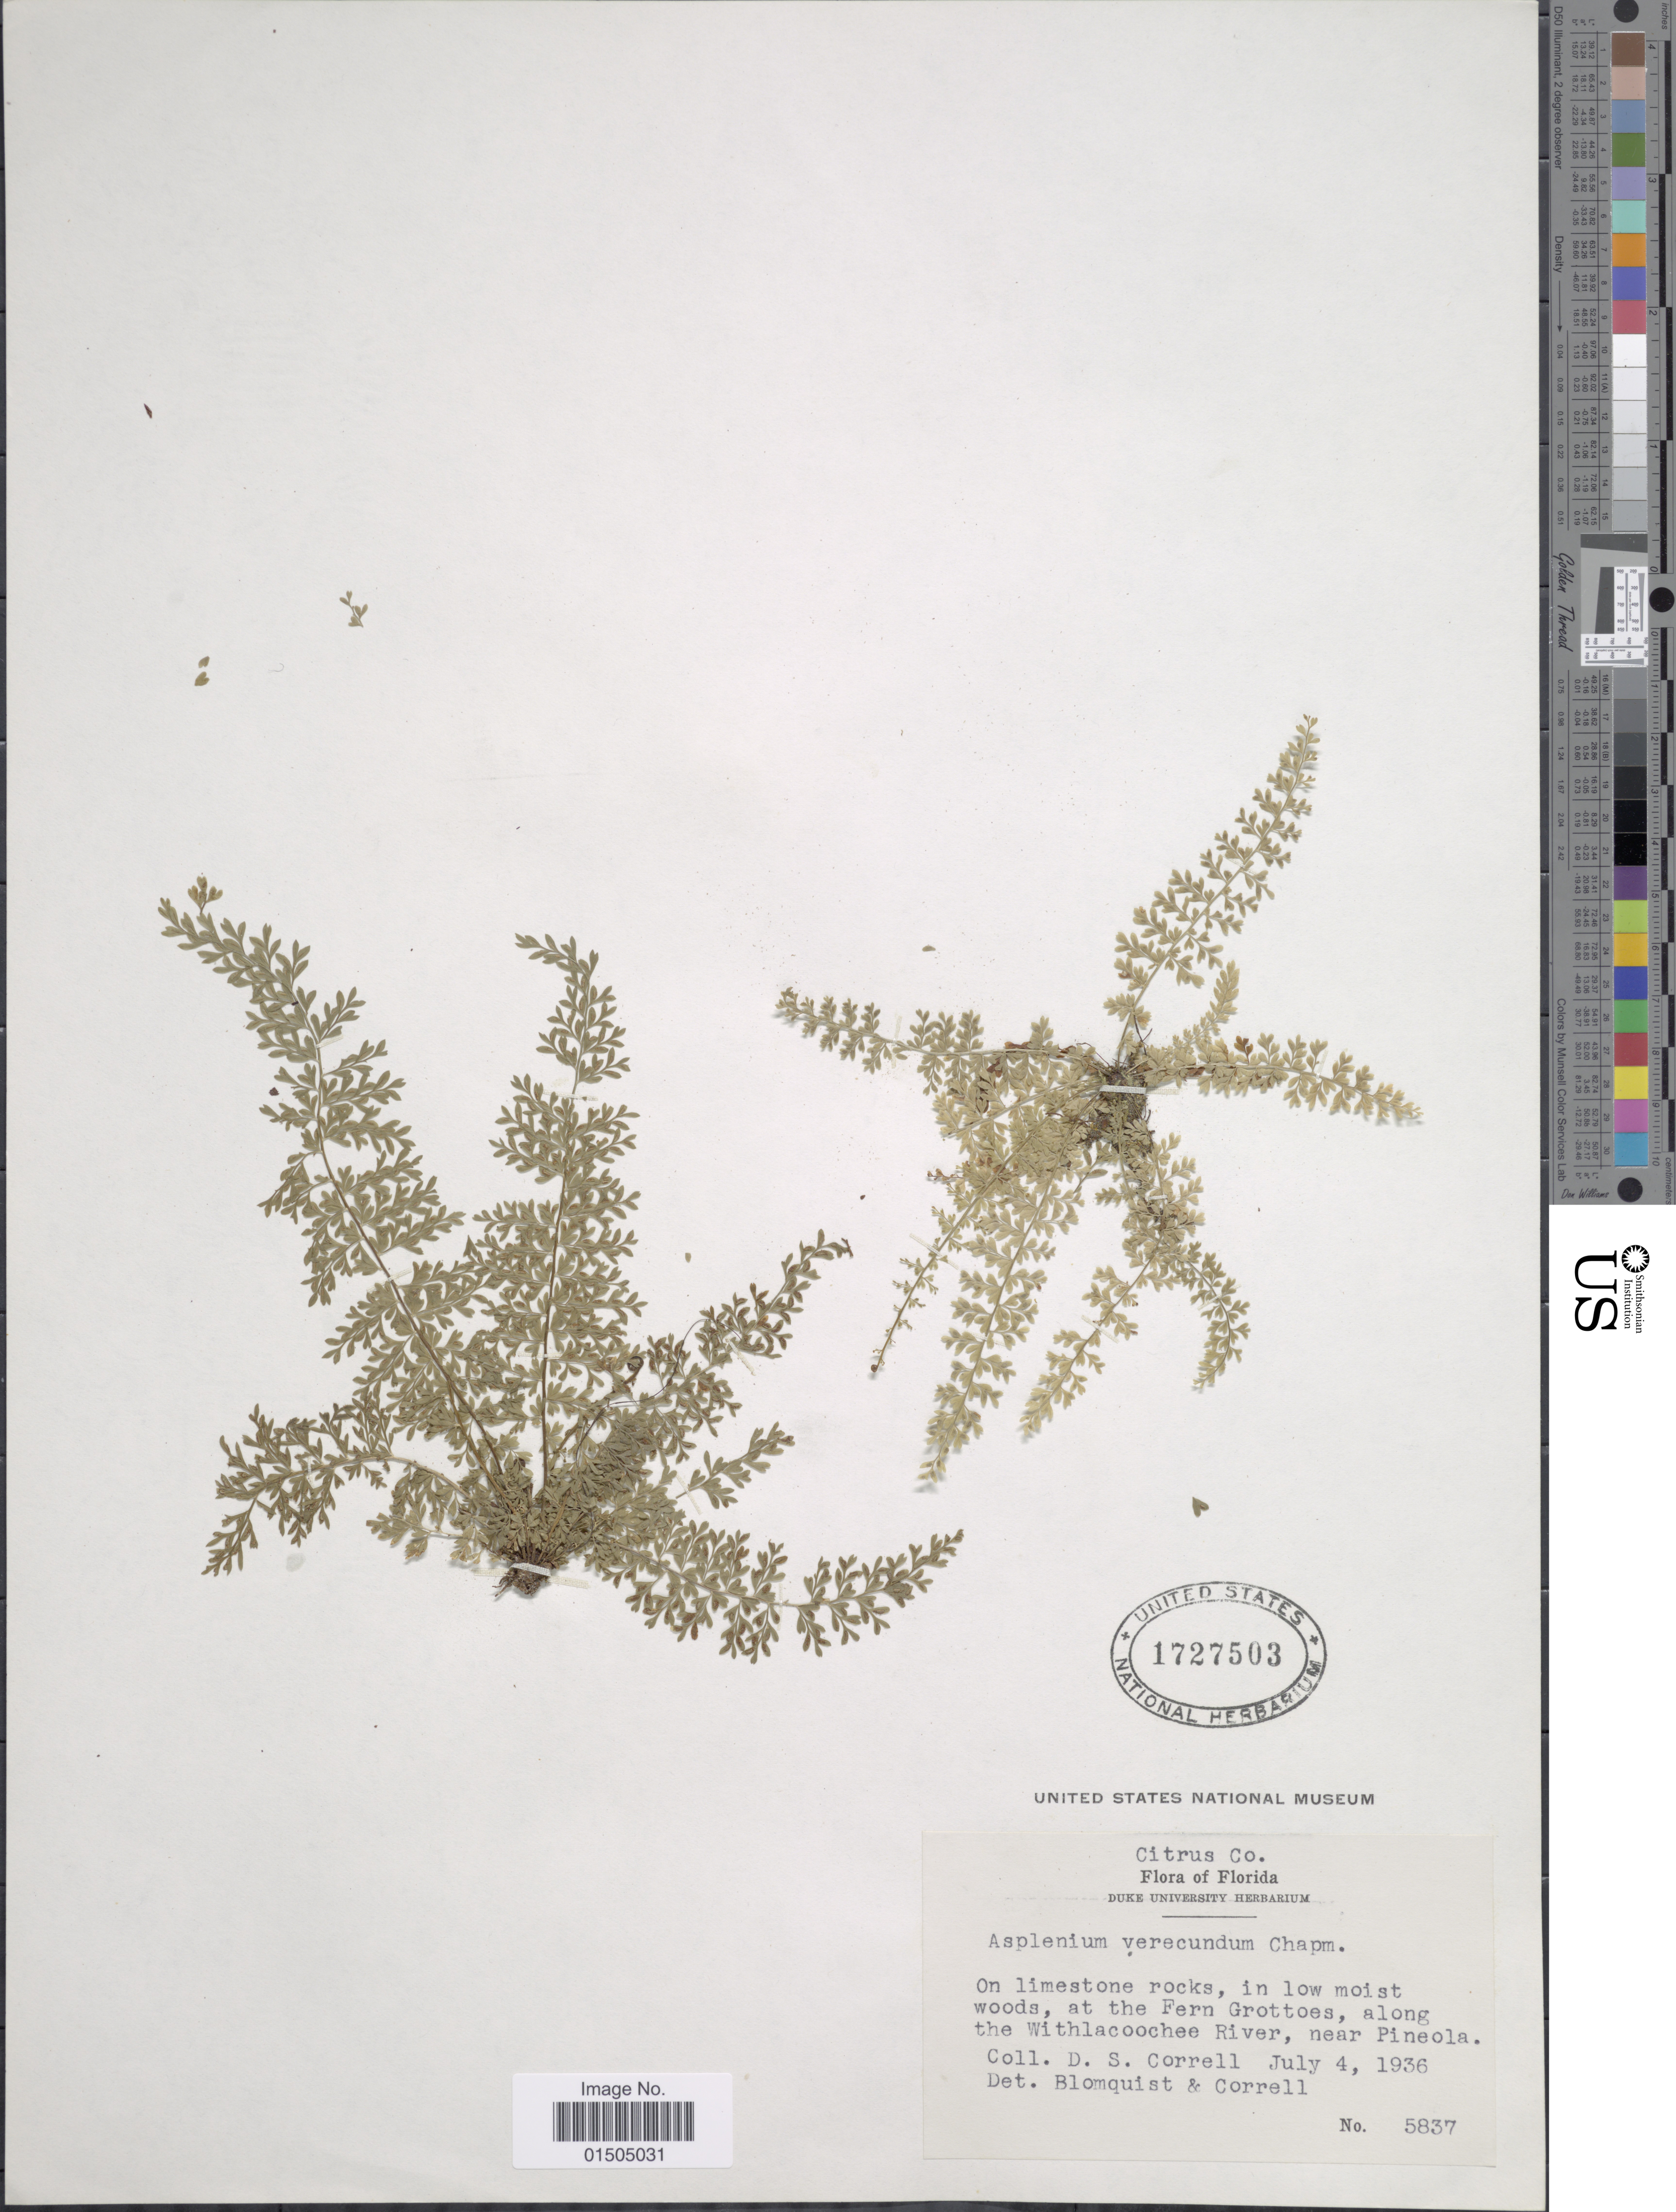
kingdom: Plantae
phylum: Tracheophyta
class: Polypodiopsida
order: Polypodiales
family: Aspleniaceae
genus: Asplenium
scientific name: Asplenium verecundum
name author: Chapm.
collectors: D. S. Correll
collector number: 5837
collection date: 1936-07-04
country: United States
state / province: Florida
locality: Citrus Co. On limestone rocks, in low moist woods, at the Fern Grotties, along the Withlacoochee River, near Pineola.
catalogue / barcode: US 1727503